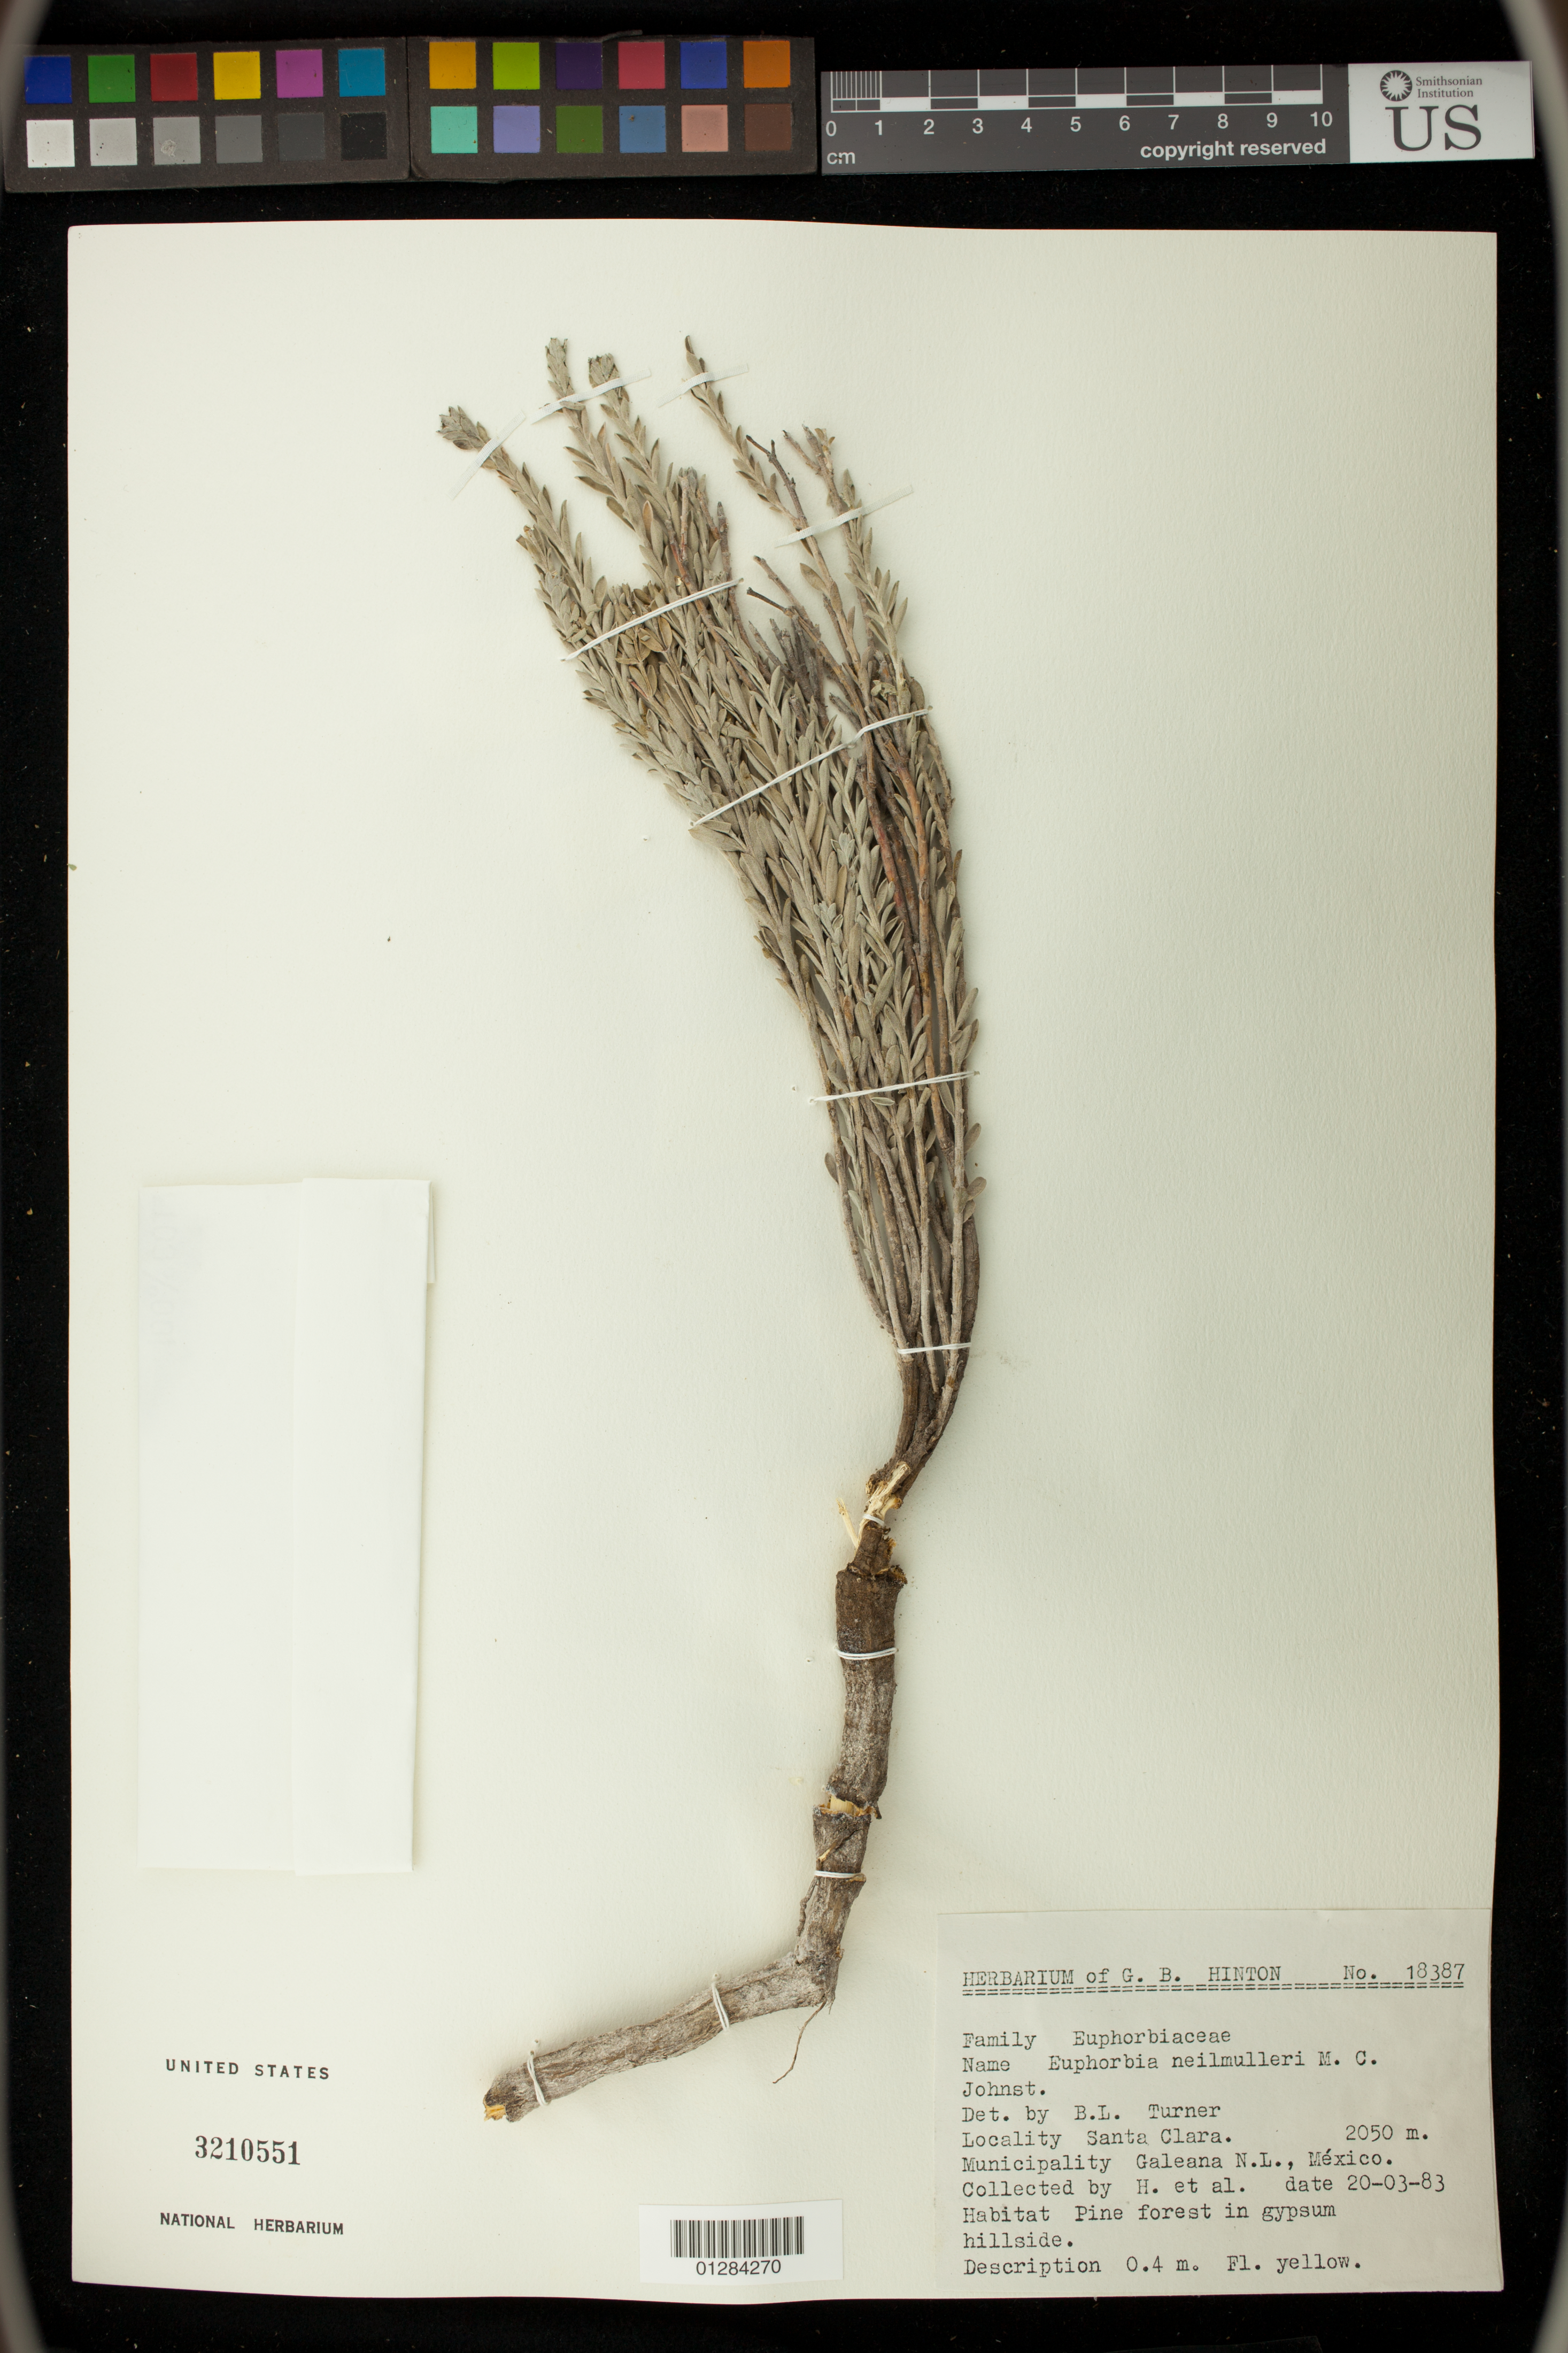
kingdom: Plantae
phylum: Tracheophyta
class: Magnoliopsida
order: Malpighiales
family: Euphorbiaceae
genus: Euphorbia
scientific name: Euphorbia neilmulleri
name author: M.C. Johnst.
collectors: G. B. Hinton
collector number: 18387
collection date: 1883-03-20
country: Mexico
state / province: Nuevo León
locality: Santa Clara,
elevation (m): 2050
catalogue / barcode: US 3210551